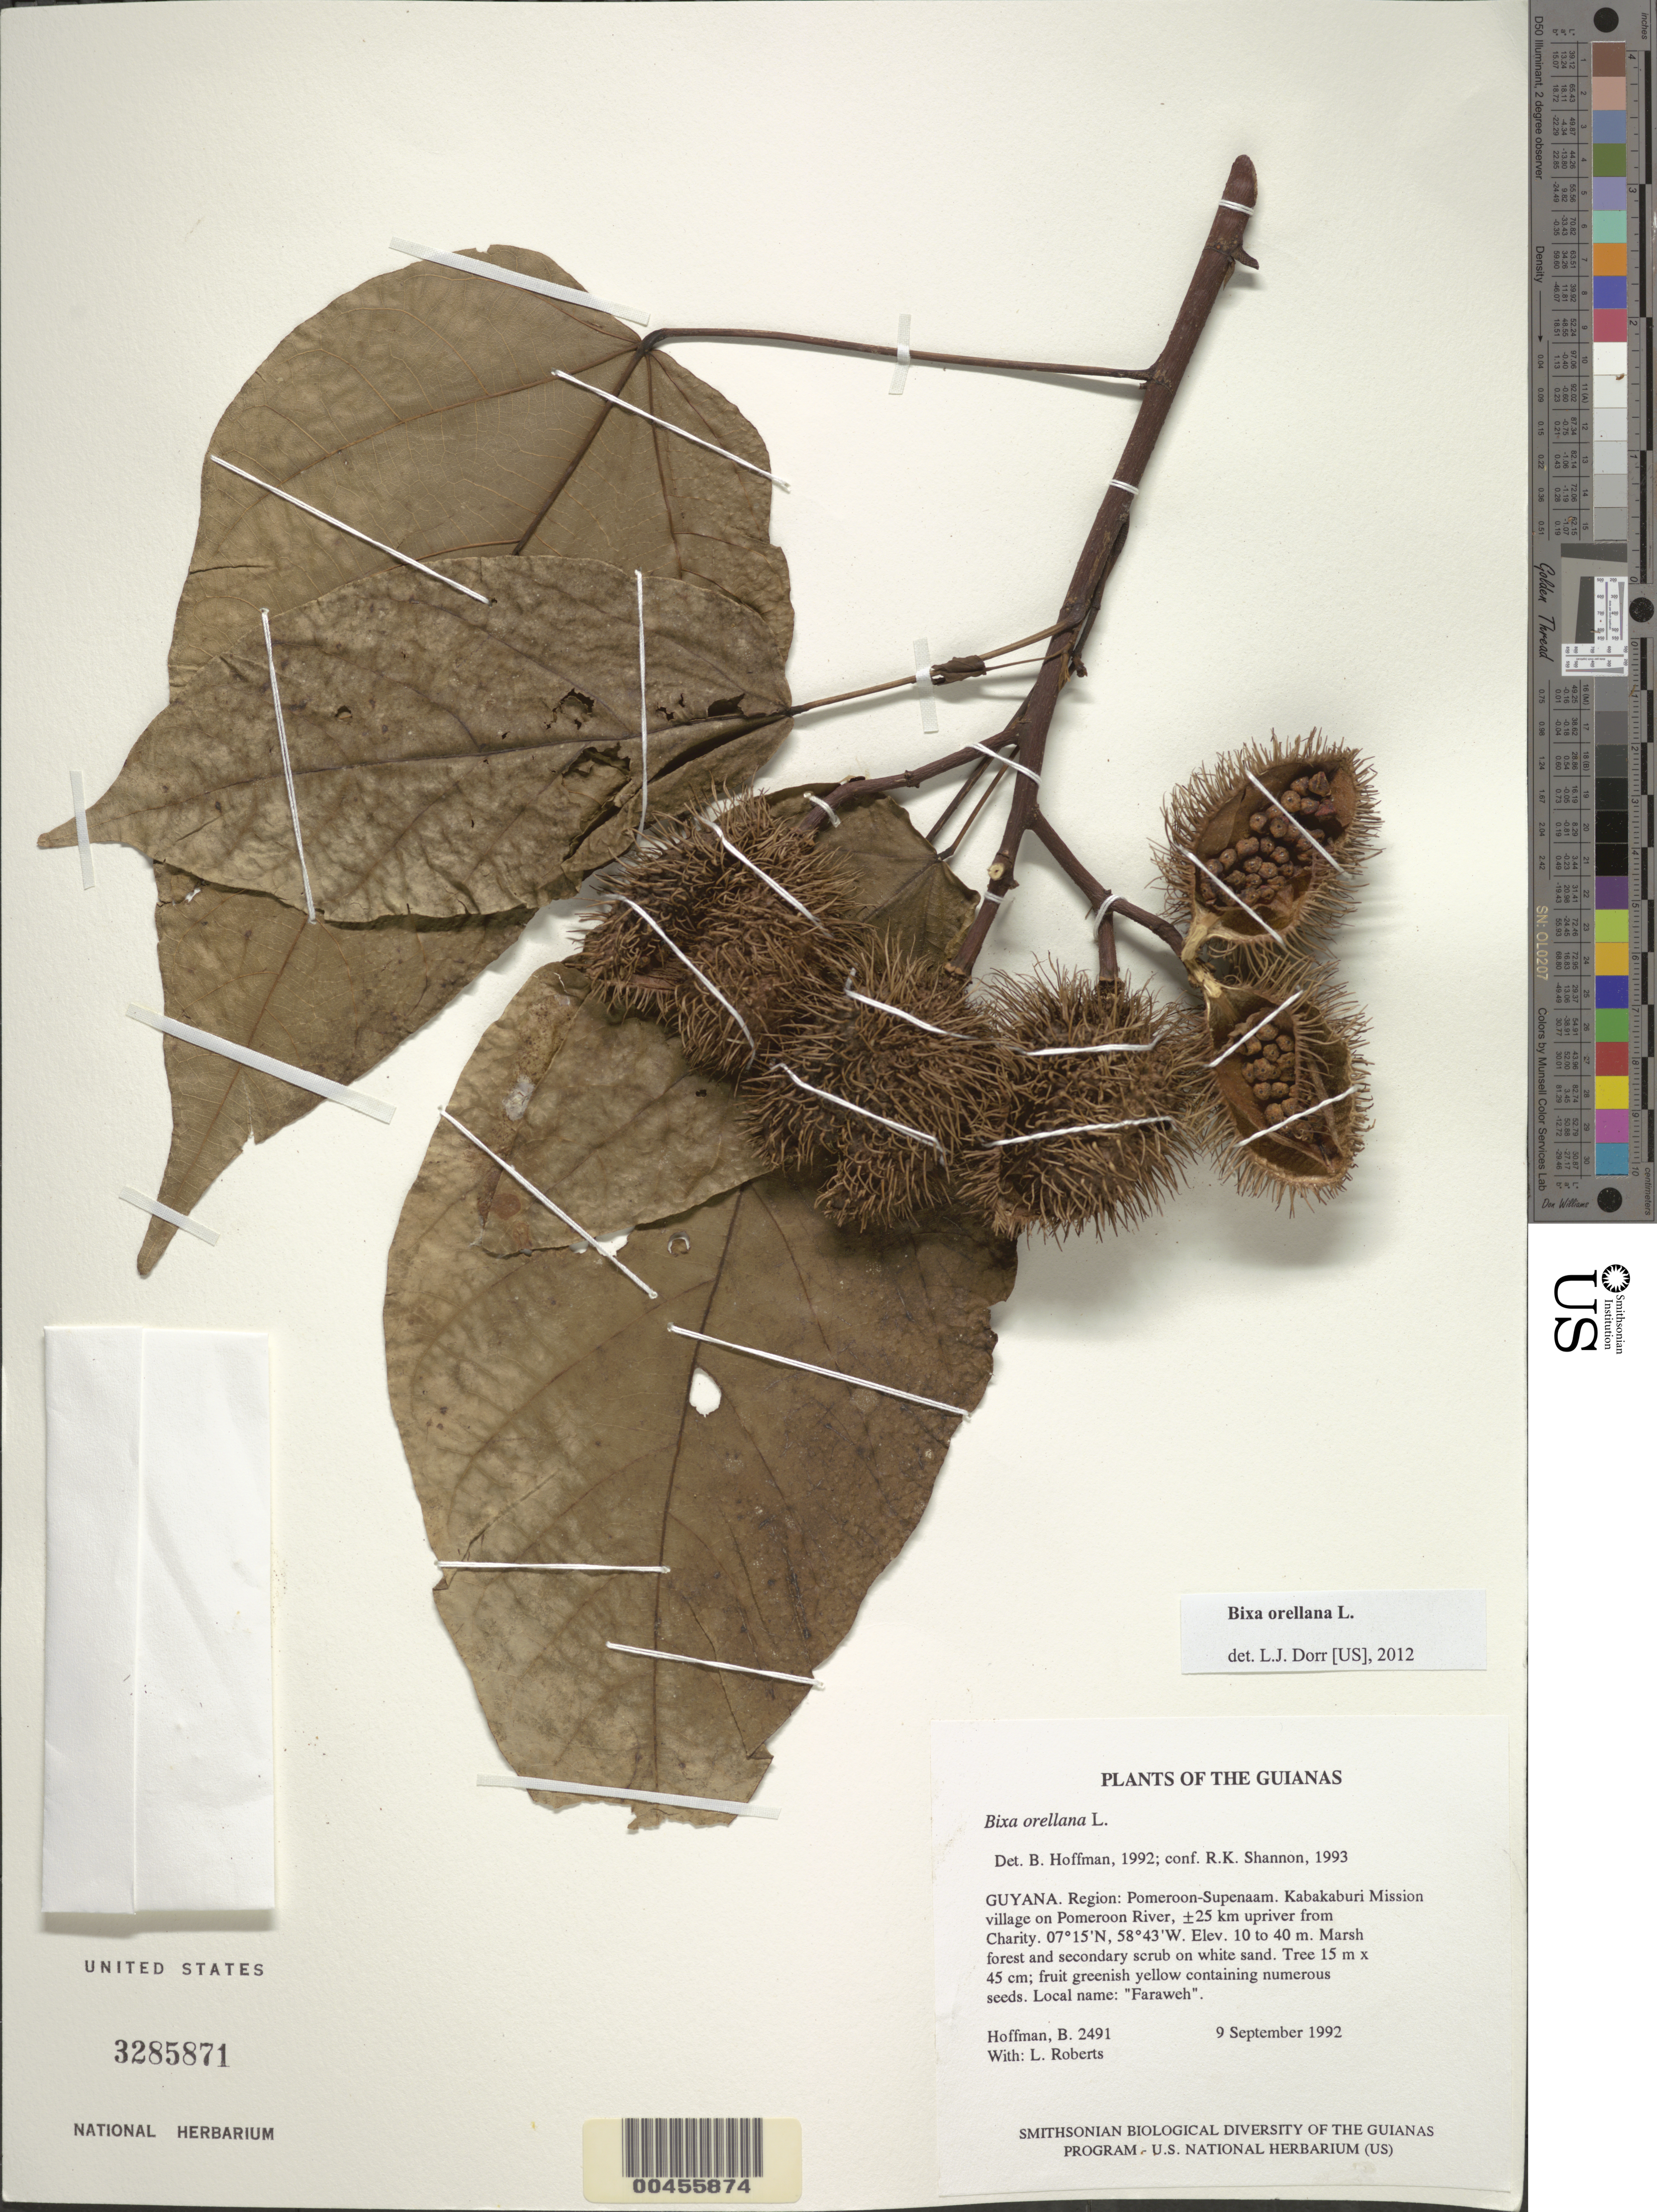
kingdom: Plantae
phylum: Tracheophyta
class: Magnoliopsida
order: Malvales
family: Bixaceae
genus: Bixa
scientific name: Bixa orellana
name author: L.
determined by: Shannon, R. K., (UNITED STATES)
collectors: B. Hoffman & L. Roberts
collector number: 2491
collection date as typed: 9 September 1992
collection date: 1992-09-09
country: Guyana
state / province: Pomeroon-Supenaam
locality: Kabakaburi Mission village, on Pomeroon River, ±25 km upriver from Charity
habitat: Marsh forest and secondary scrub on white sand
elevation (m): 10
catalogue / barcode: US 3285871